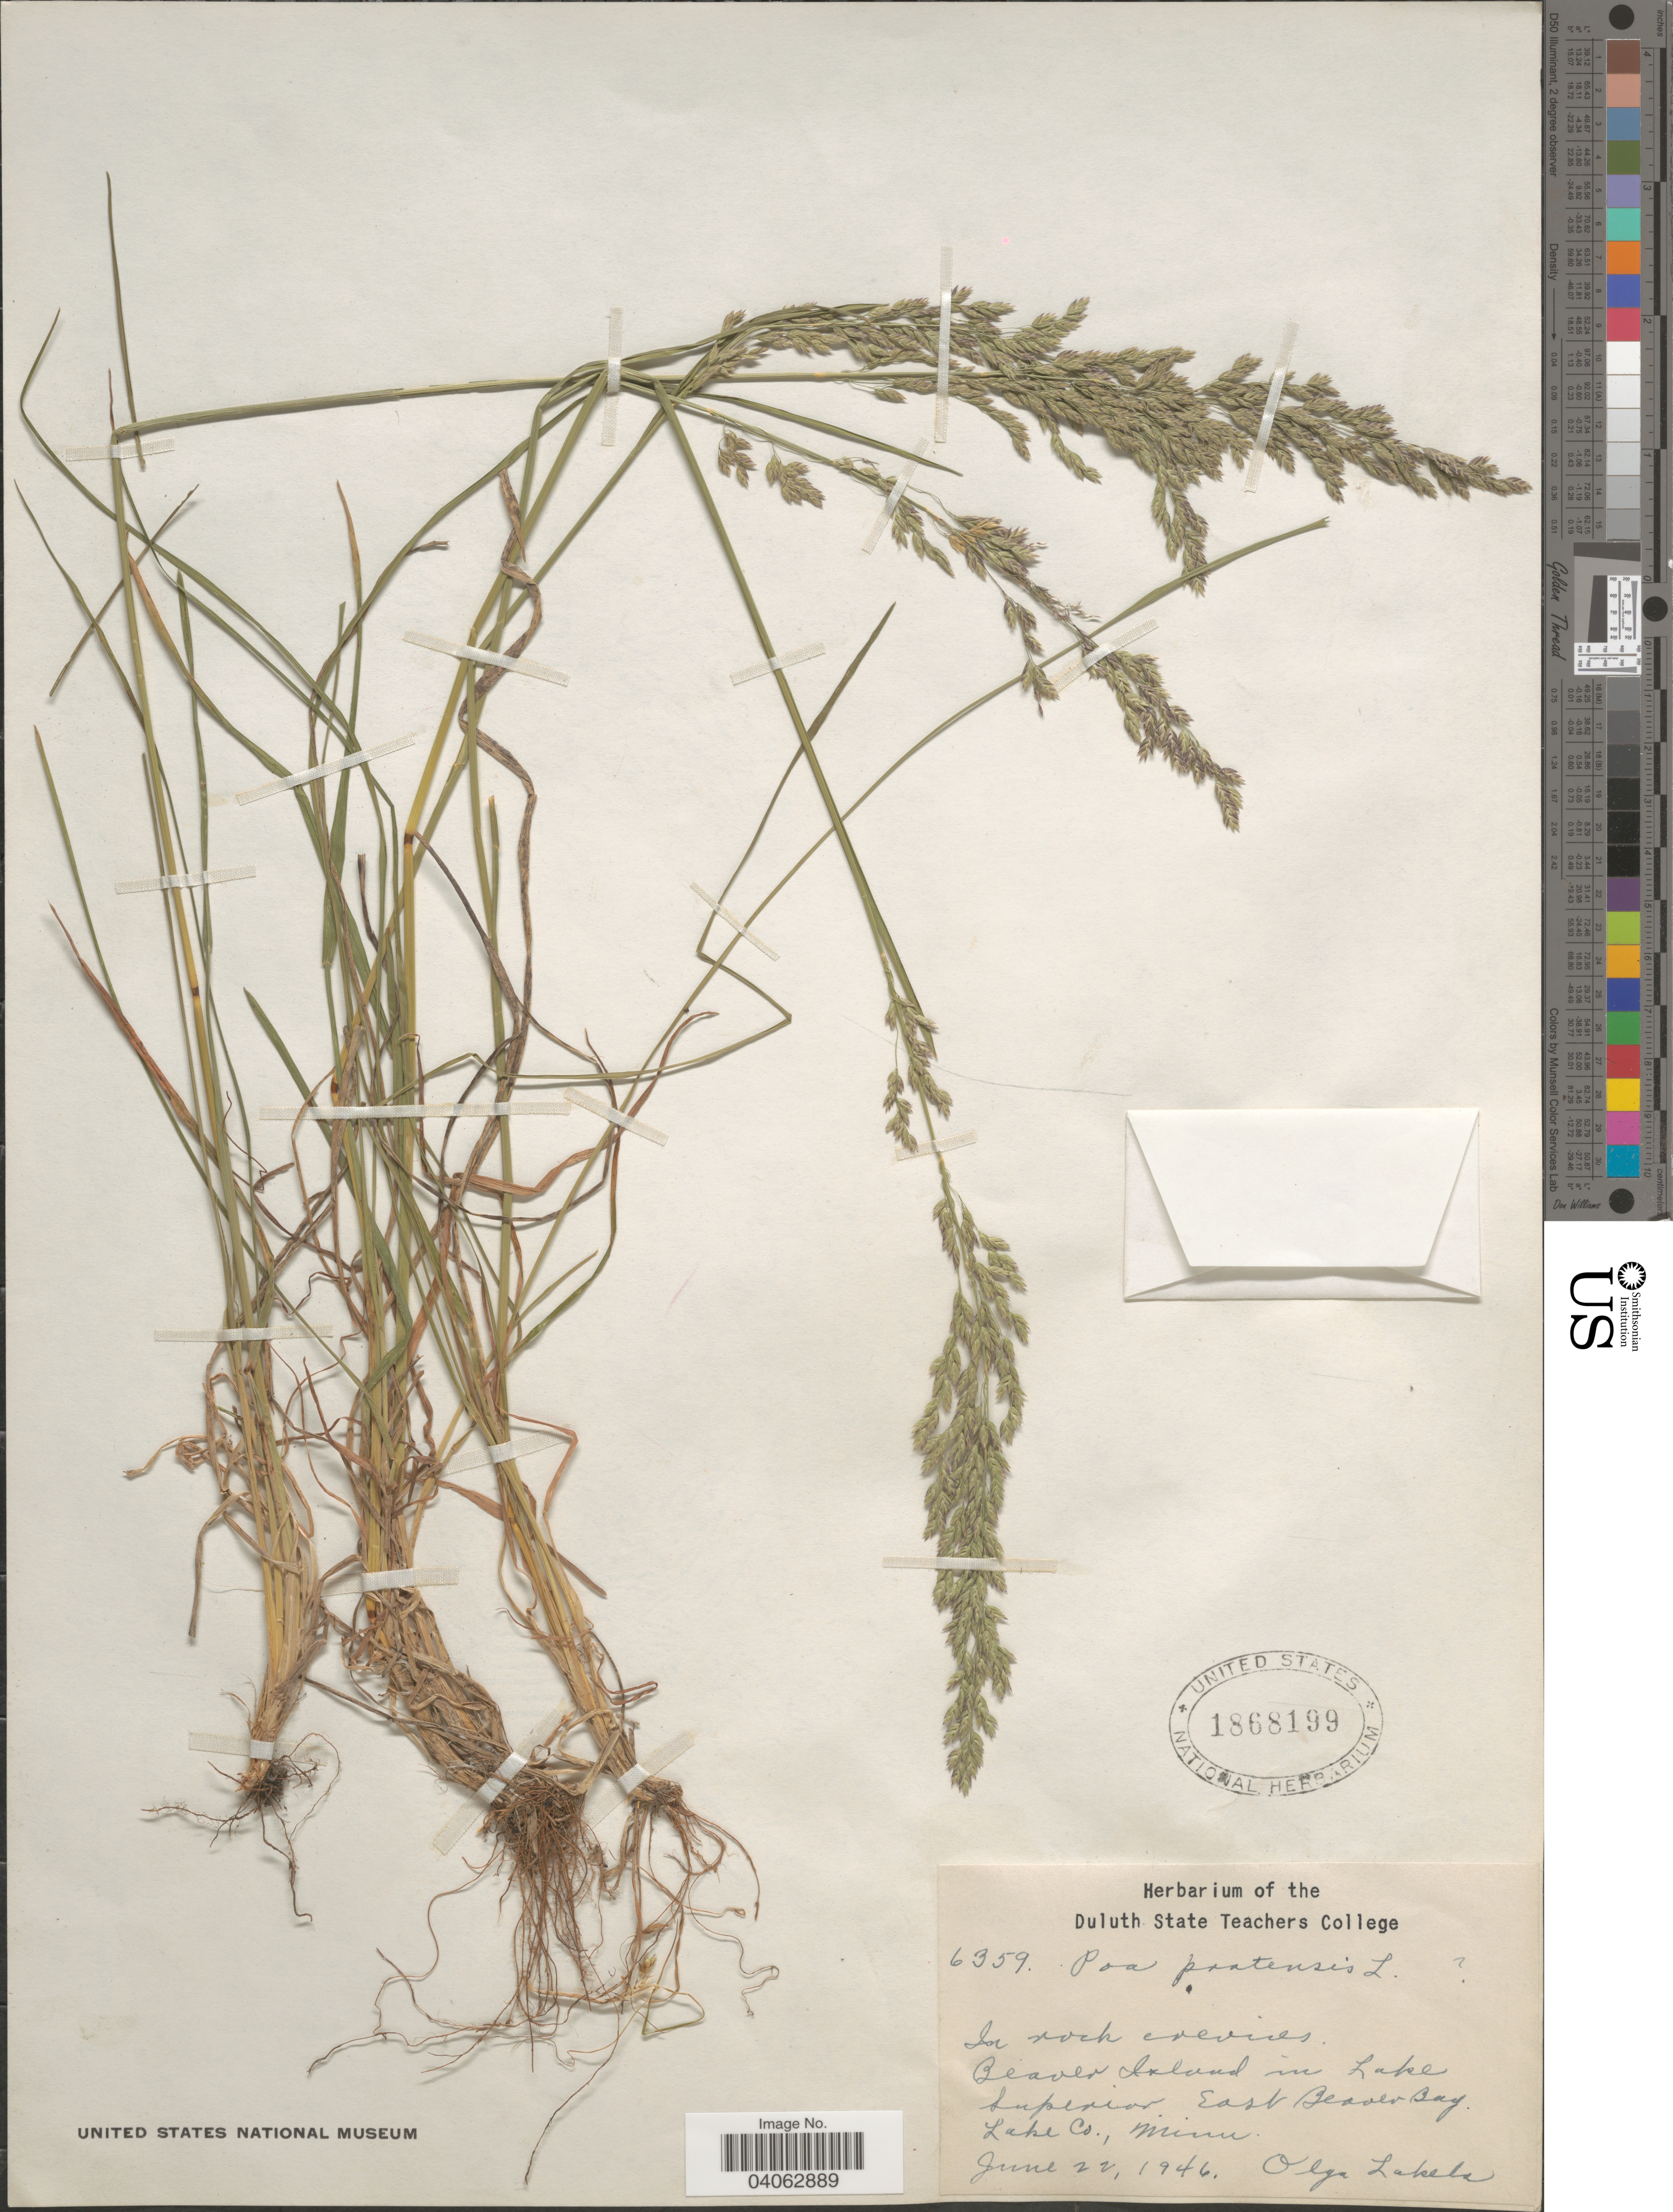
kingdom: Plantae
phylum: Tracheophyta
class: Liliopsida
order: Poales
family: Poaceae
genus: Poa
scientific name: Poa pratensis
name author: L.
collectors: O. K. Lakela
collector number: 6359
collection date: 1946-06-22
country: United States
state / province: Minnesota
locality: Beaver Island in Lake Superior. East Beaver Bay. Lake Co.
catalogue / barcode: US 1868199